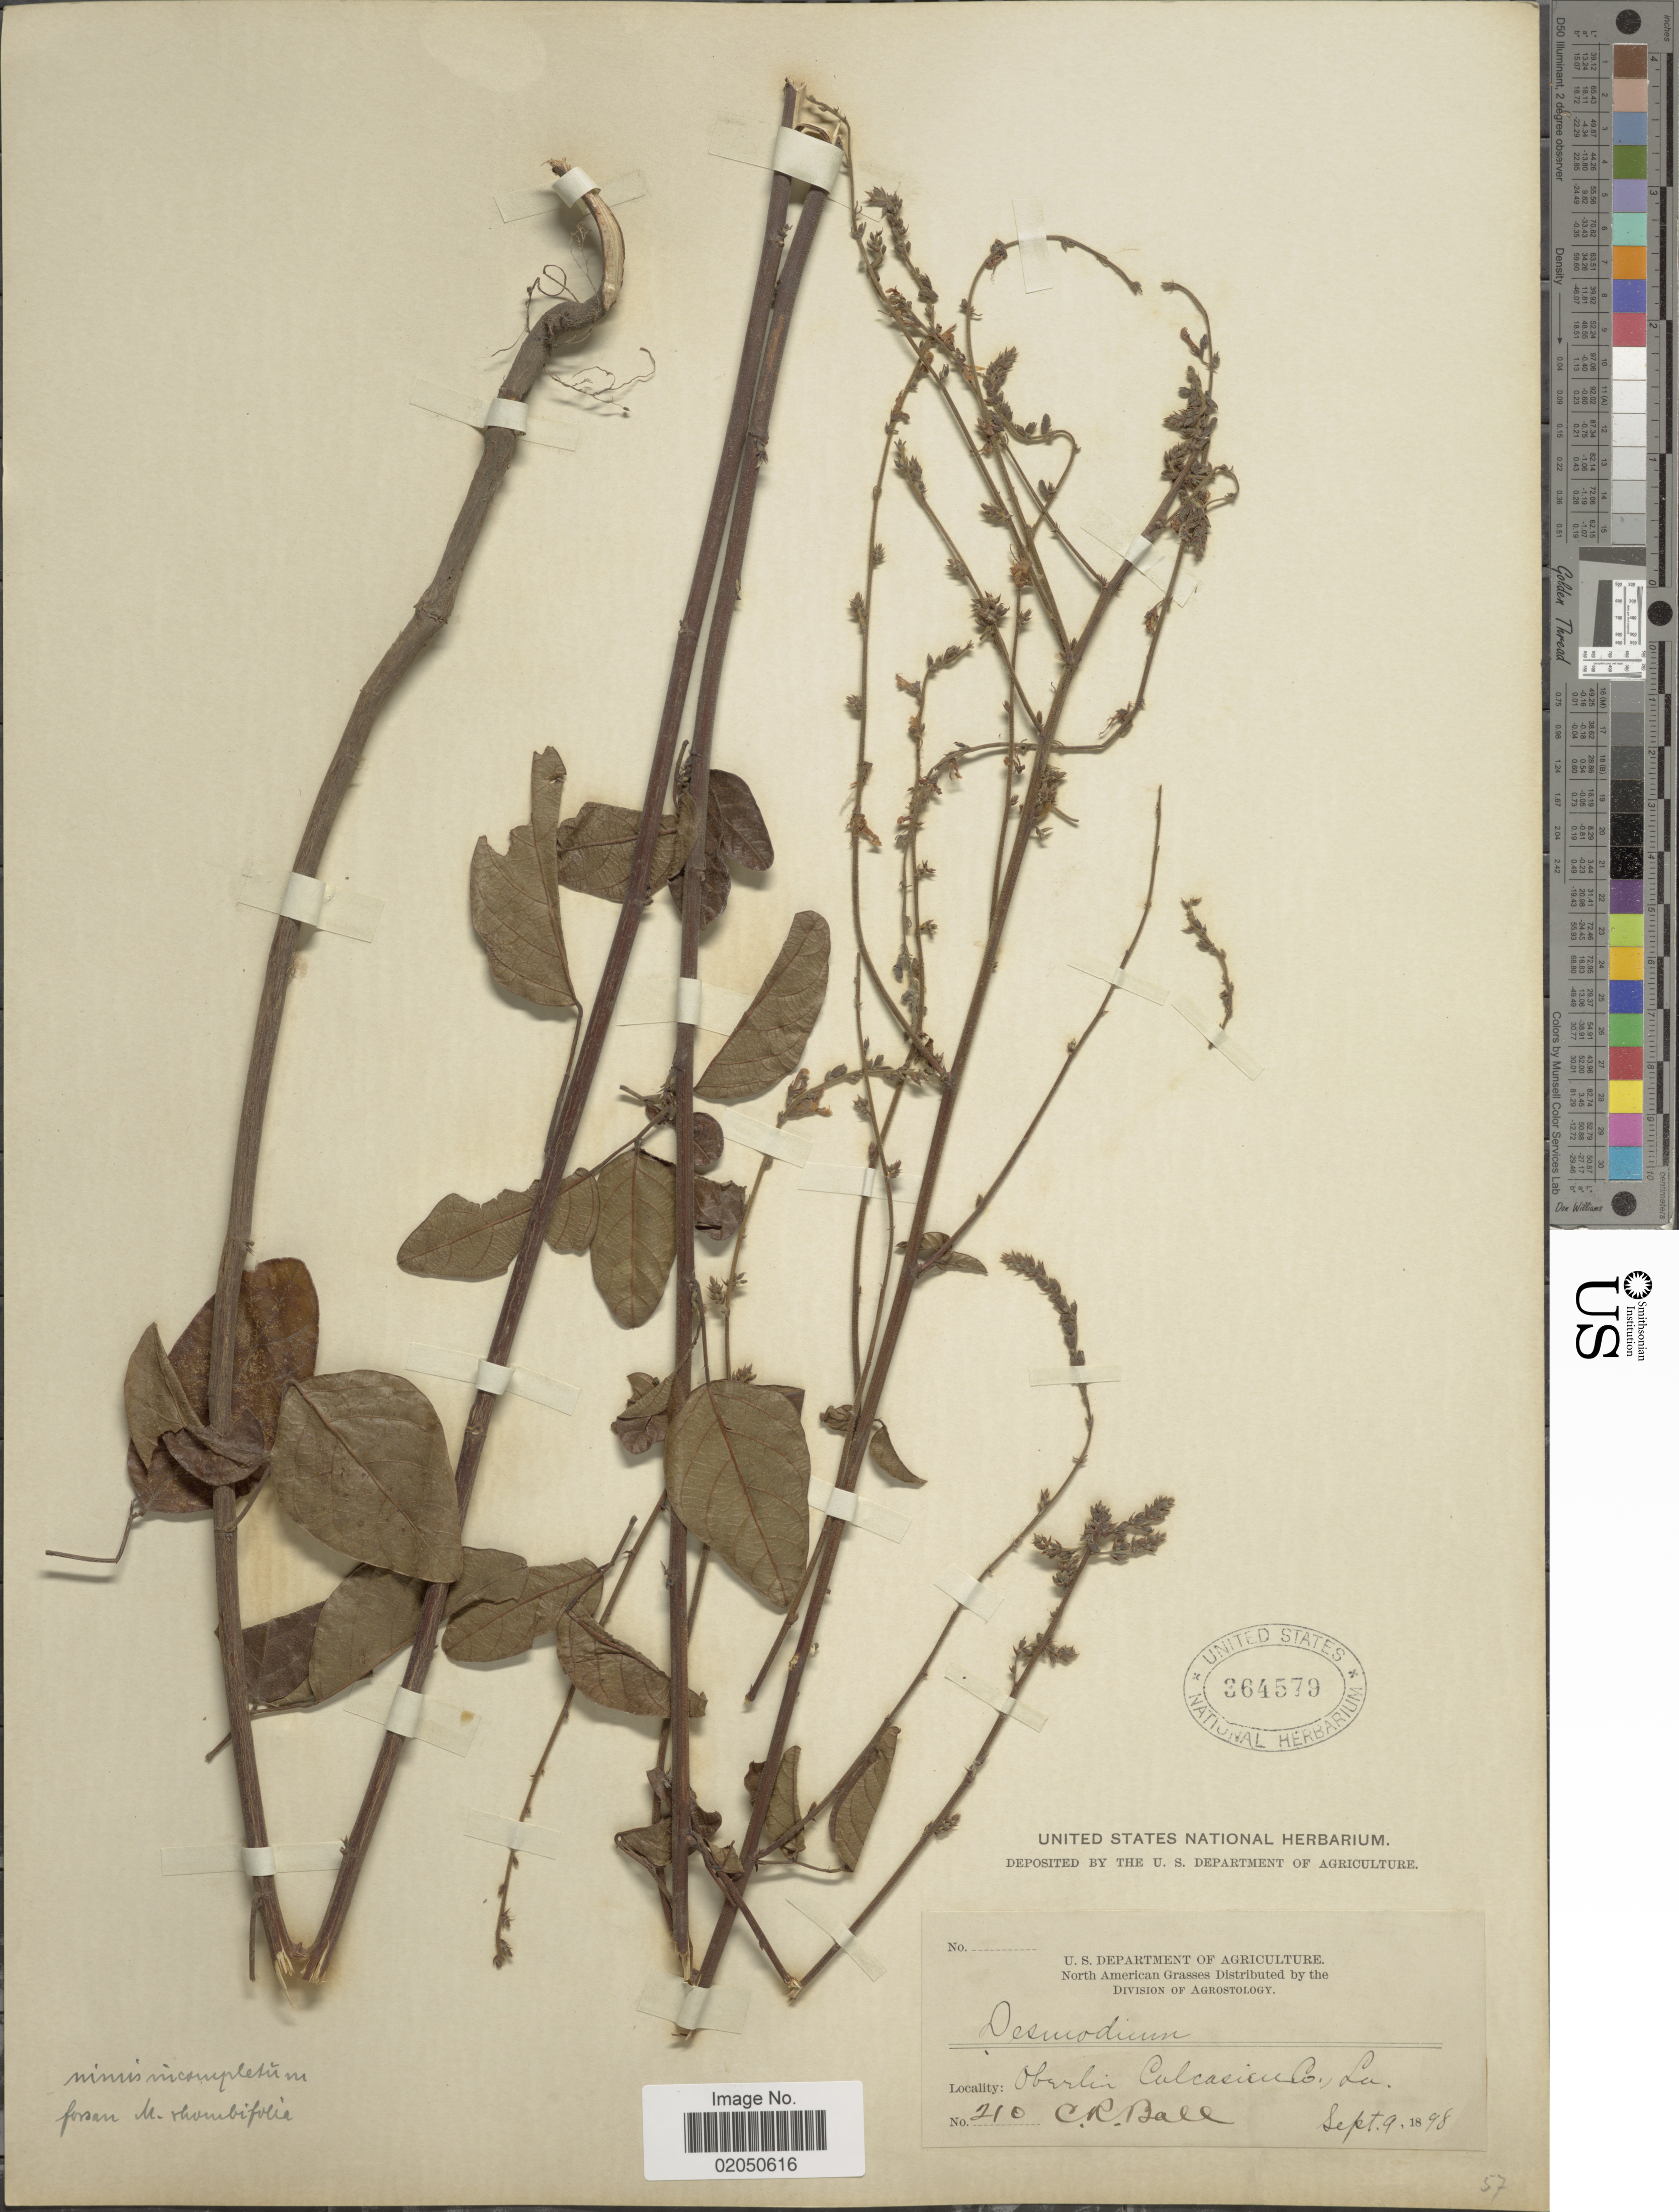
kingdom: Plantae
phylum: Tracheophyta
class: Magnoliopsida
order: Fabales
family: Fabaceae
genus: Desmodium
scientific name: Desmodium fernaldii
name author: B.G. Schub.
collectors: C. R. Ball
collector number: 210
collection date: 1898-09-09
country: United States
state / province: Louisiana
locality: Oberlin Calcasieu Co.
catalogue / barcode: US 364579